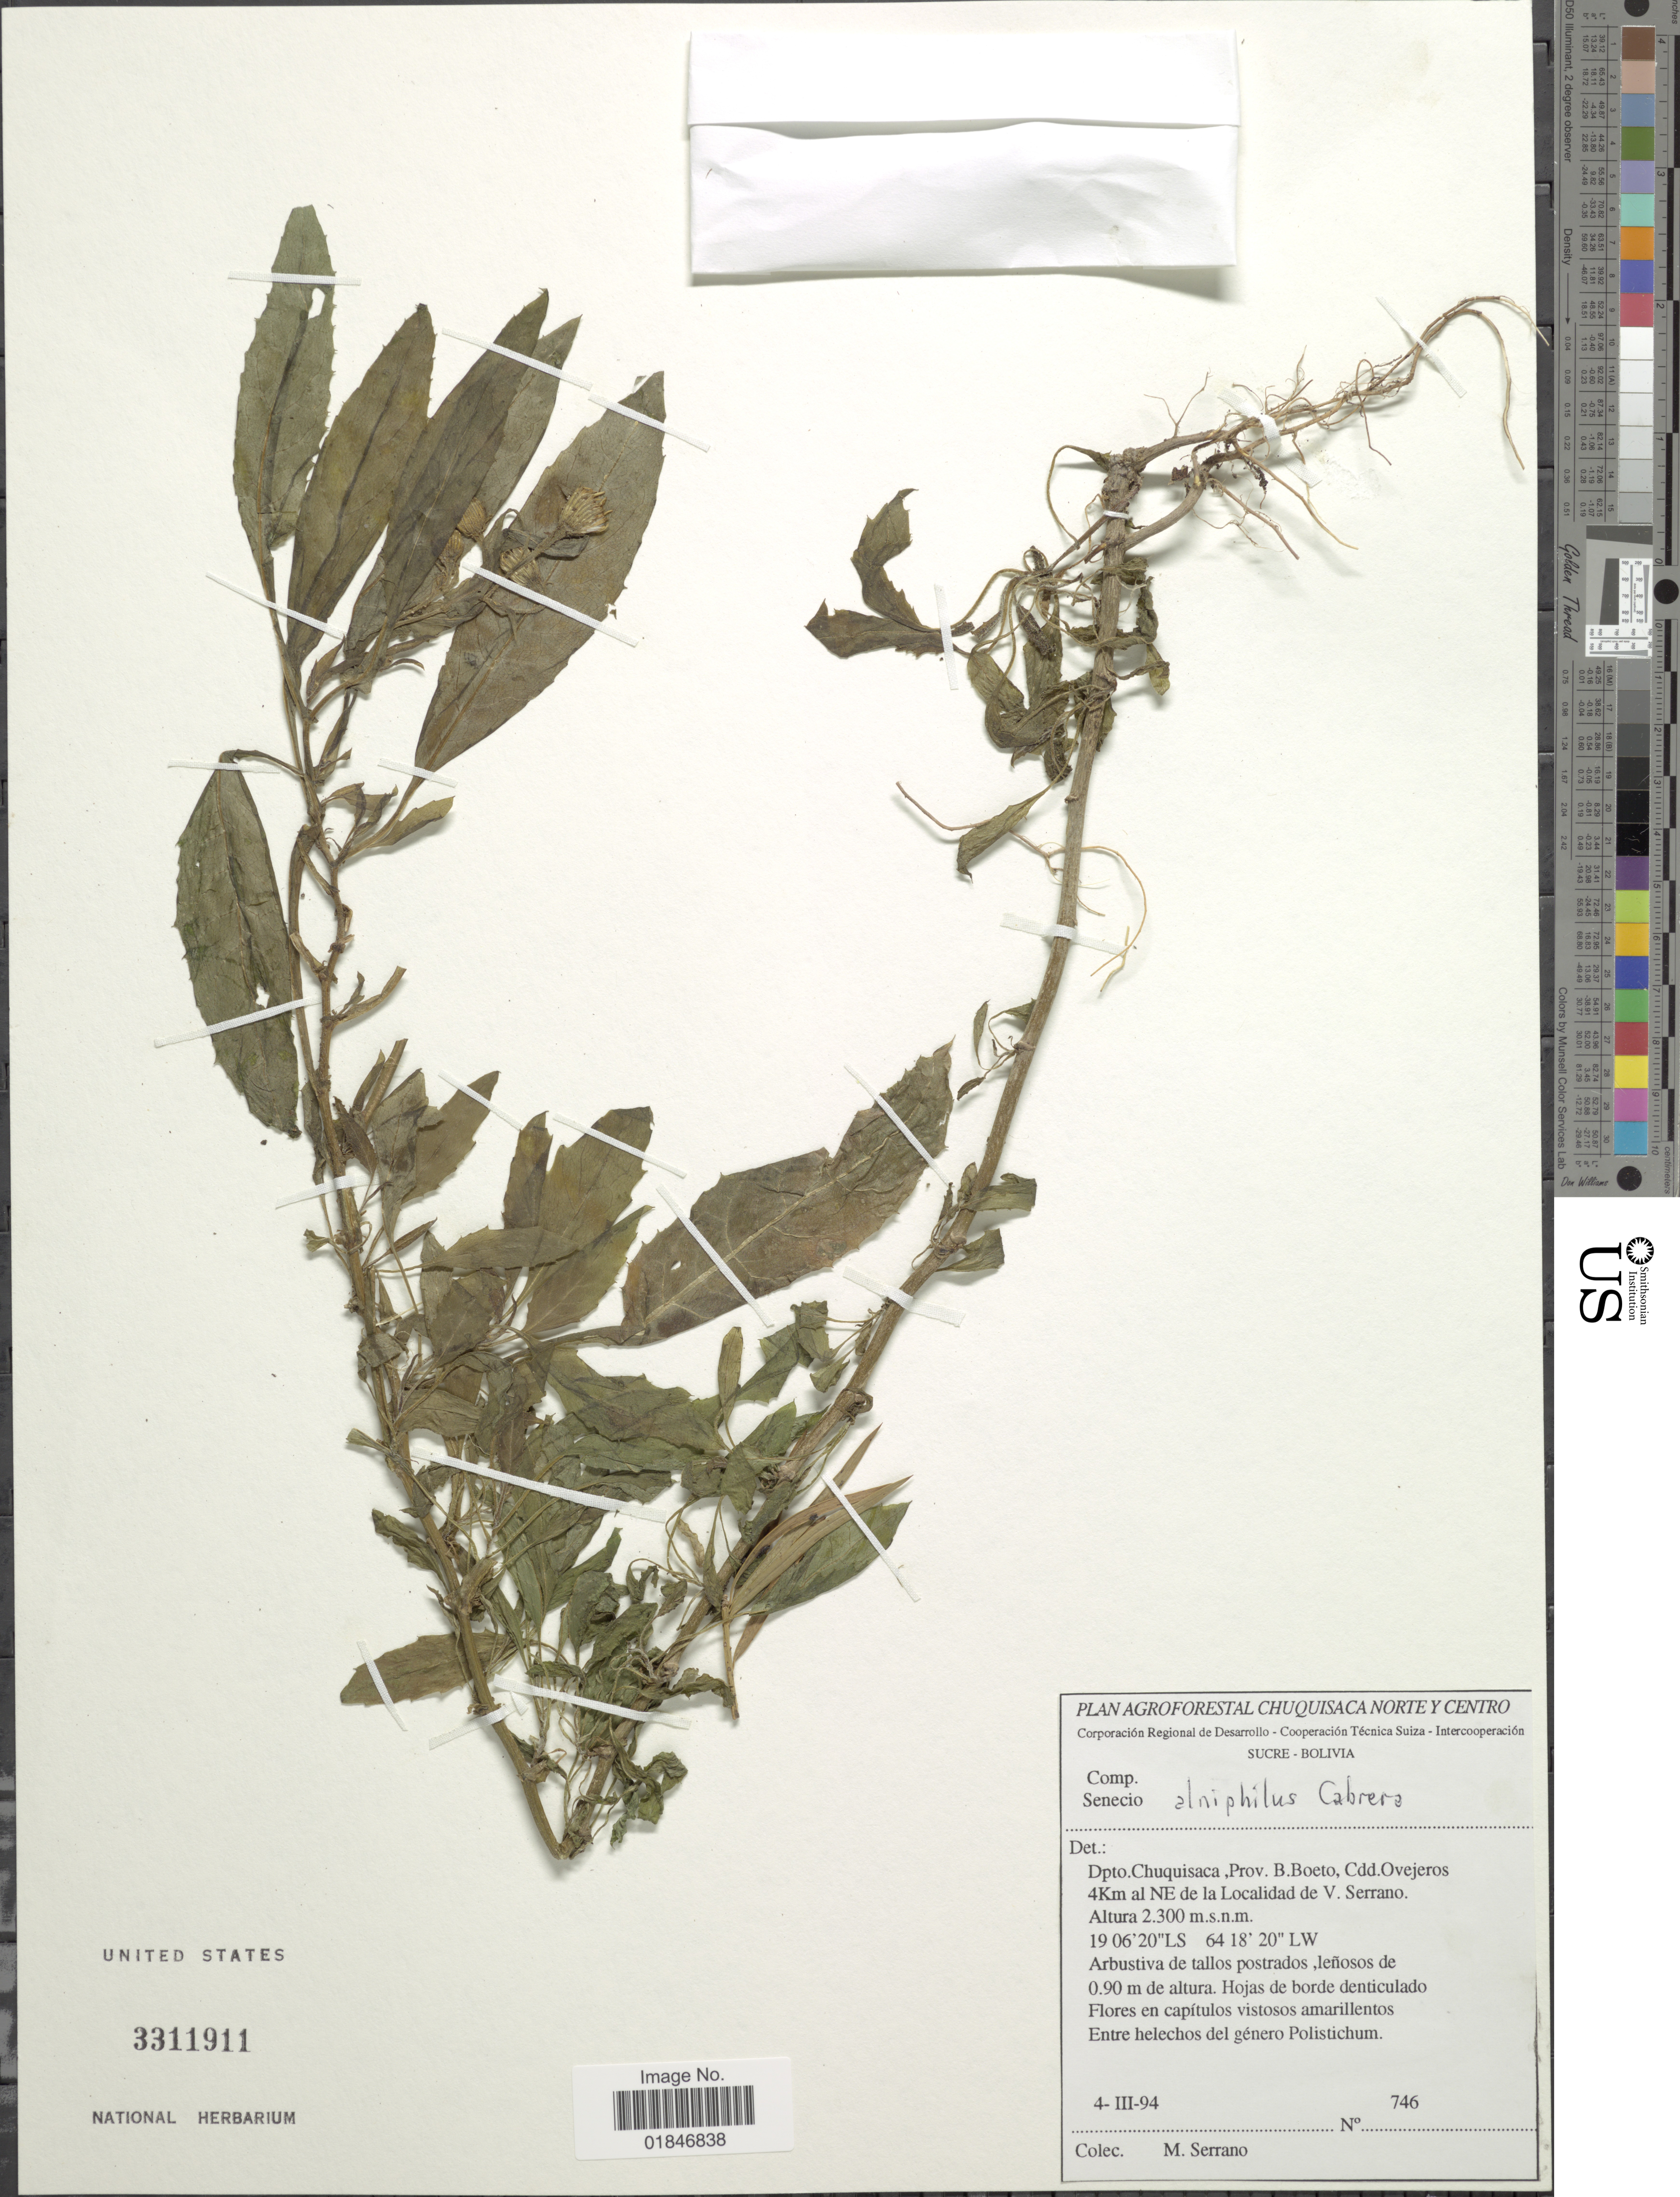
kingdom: Plantae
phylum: Tracheophyta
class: Magnoliopsida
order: Asterales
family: Asteraceae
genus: Dendrophorbium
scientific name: Dendrophorbium alniphillus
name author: Cabrera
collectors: M. Serrano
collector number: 746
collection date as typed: Transcribed d/m/y: 4/3/94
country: Bolivia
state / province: Chuquisaca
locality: Dpto. Chuquisaca, Prov. B. Boeto Cdd. Ovejeros 4 km al NE de la Loalidad de V. Serrano.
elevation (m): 2300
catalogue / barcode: US 3311911